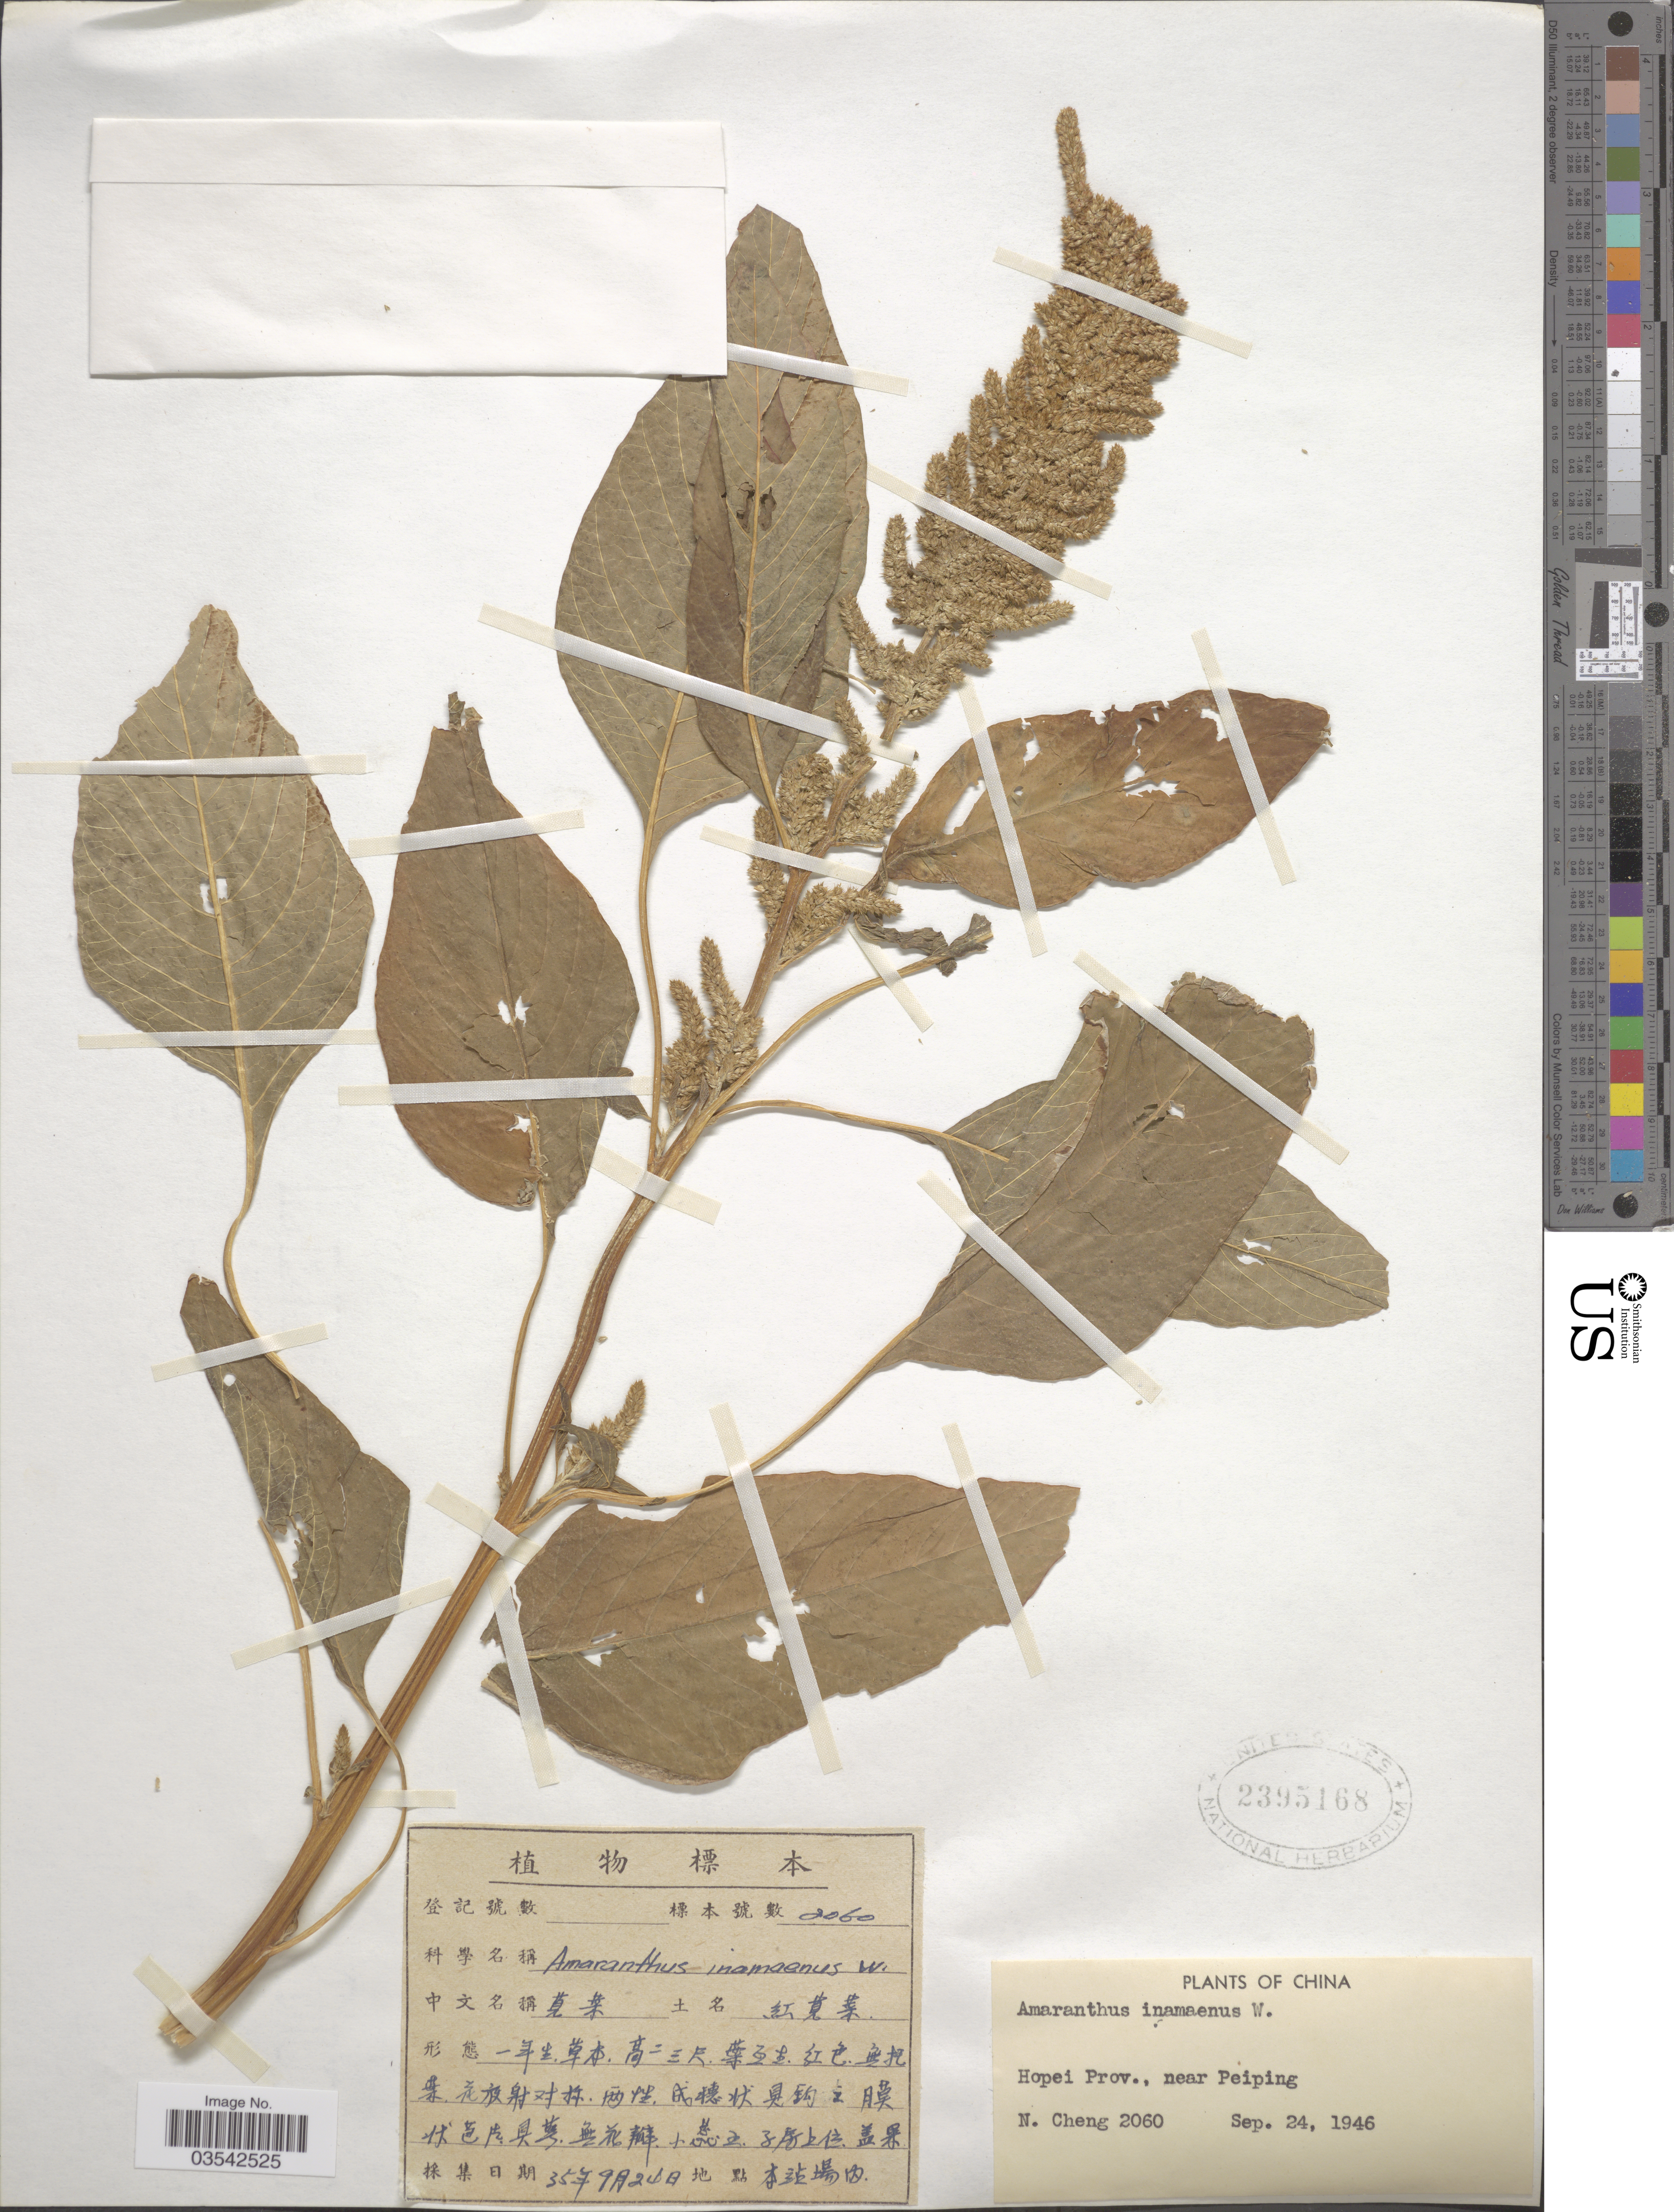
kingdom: Plantae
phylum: Tracheophyta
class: Magnoliopsida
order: Caryophyllales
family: Amaranthaceae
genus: Amaranthus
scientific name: Amaranthus inamoenus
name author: Willd.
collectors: N. Cheng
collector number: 2060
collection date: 1946-09-24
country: China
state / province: Hebei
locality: Hopei Prov., near Peiping.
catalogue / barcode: US 2395168